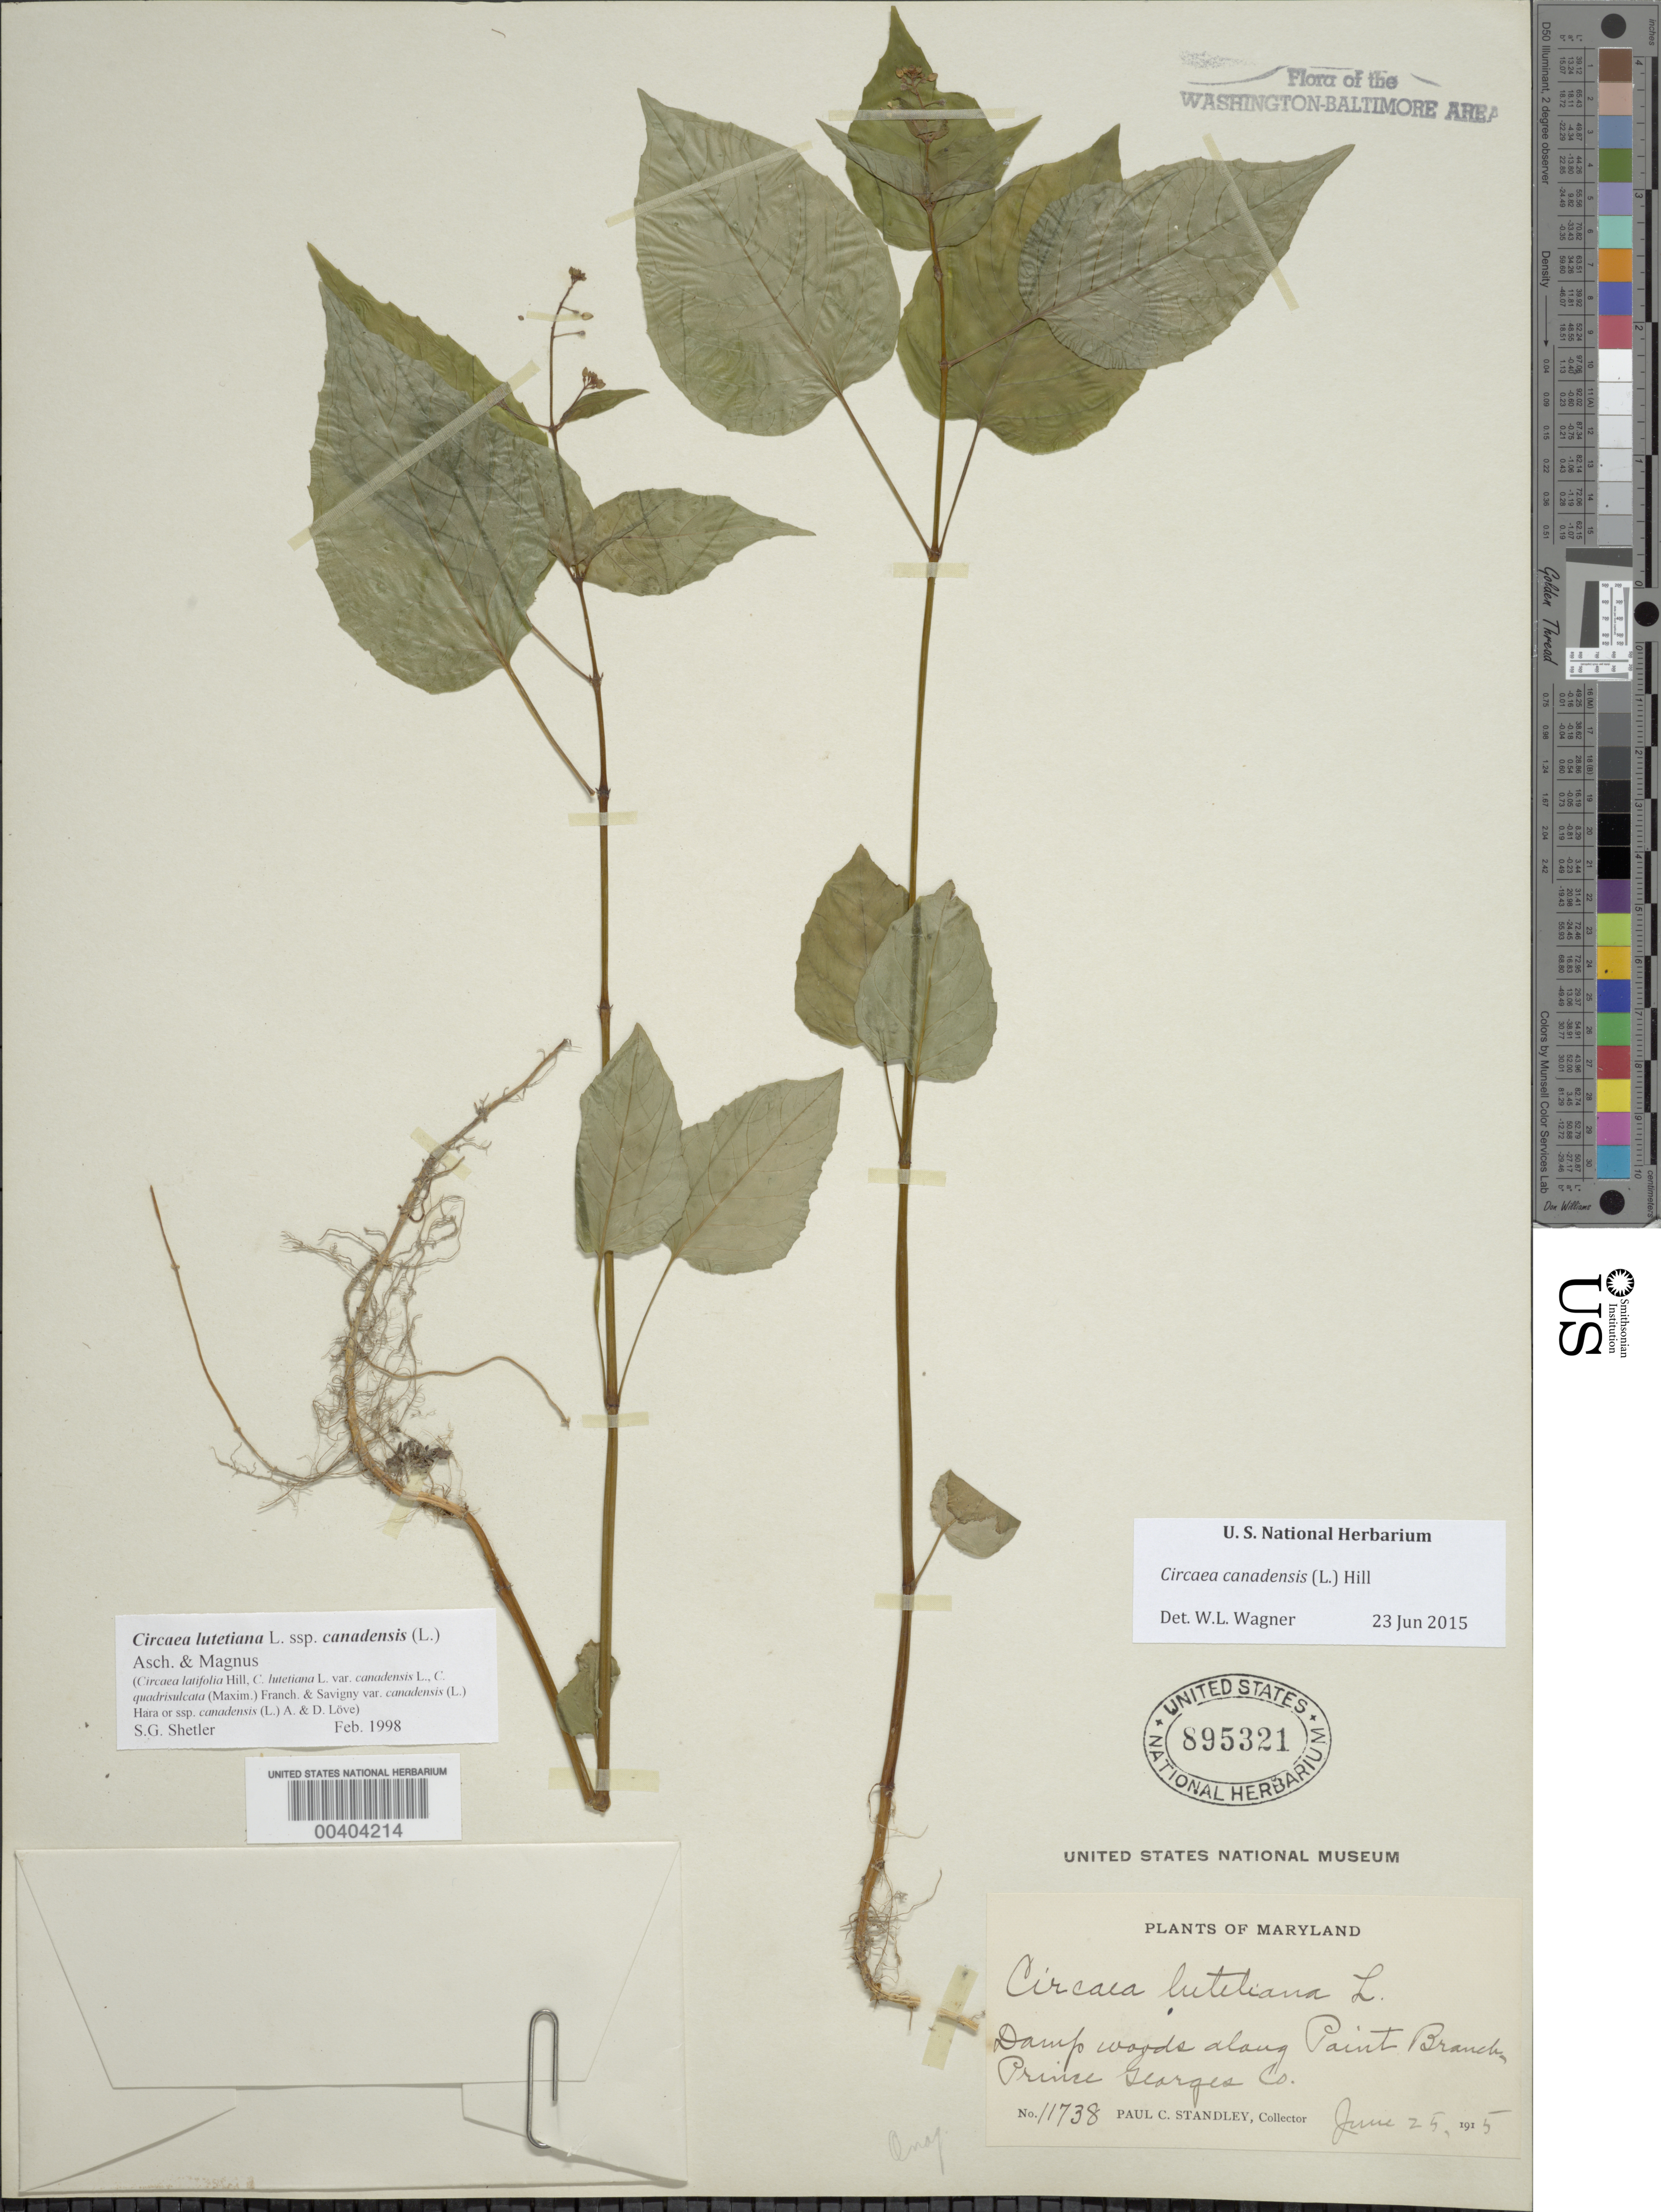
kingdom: Plantae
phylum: Tracheophyta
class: Magnoliopsida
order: Myrtales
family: Onagraceae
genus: Circaea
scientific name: Circaea canadensis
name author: (L.) Hill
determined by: Wagner, W. L., (BOT), Smithsonian Institution - National Museum of Natural History (UNITED STATES)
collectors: P. C. Standley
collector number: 11738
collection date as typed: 25 Jun 1915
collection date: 1915-06-25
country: United States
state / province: Maryland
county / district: Prince George's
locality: Along Paint Branch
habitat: Damp woods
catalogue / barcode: US 895321